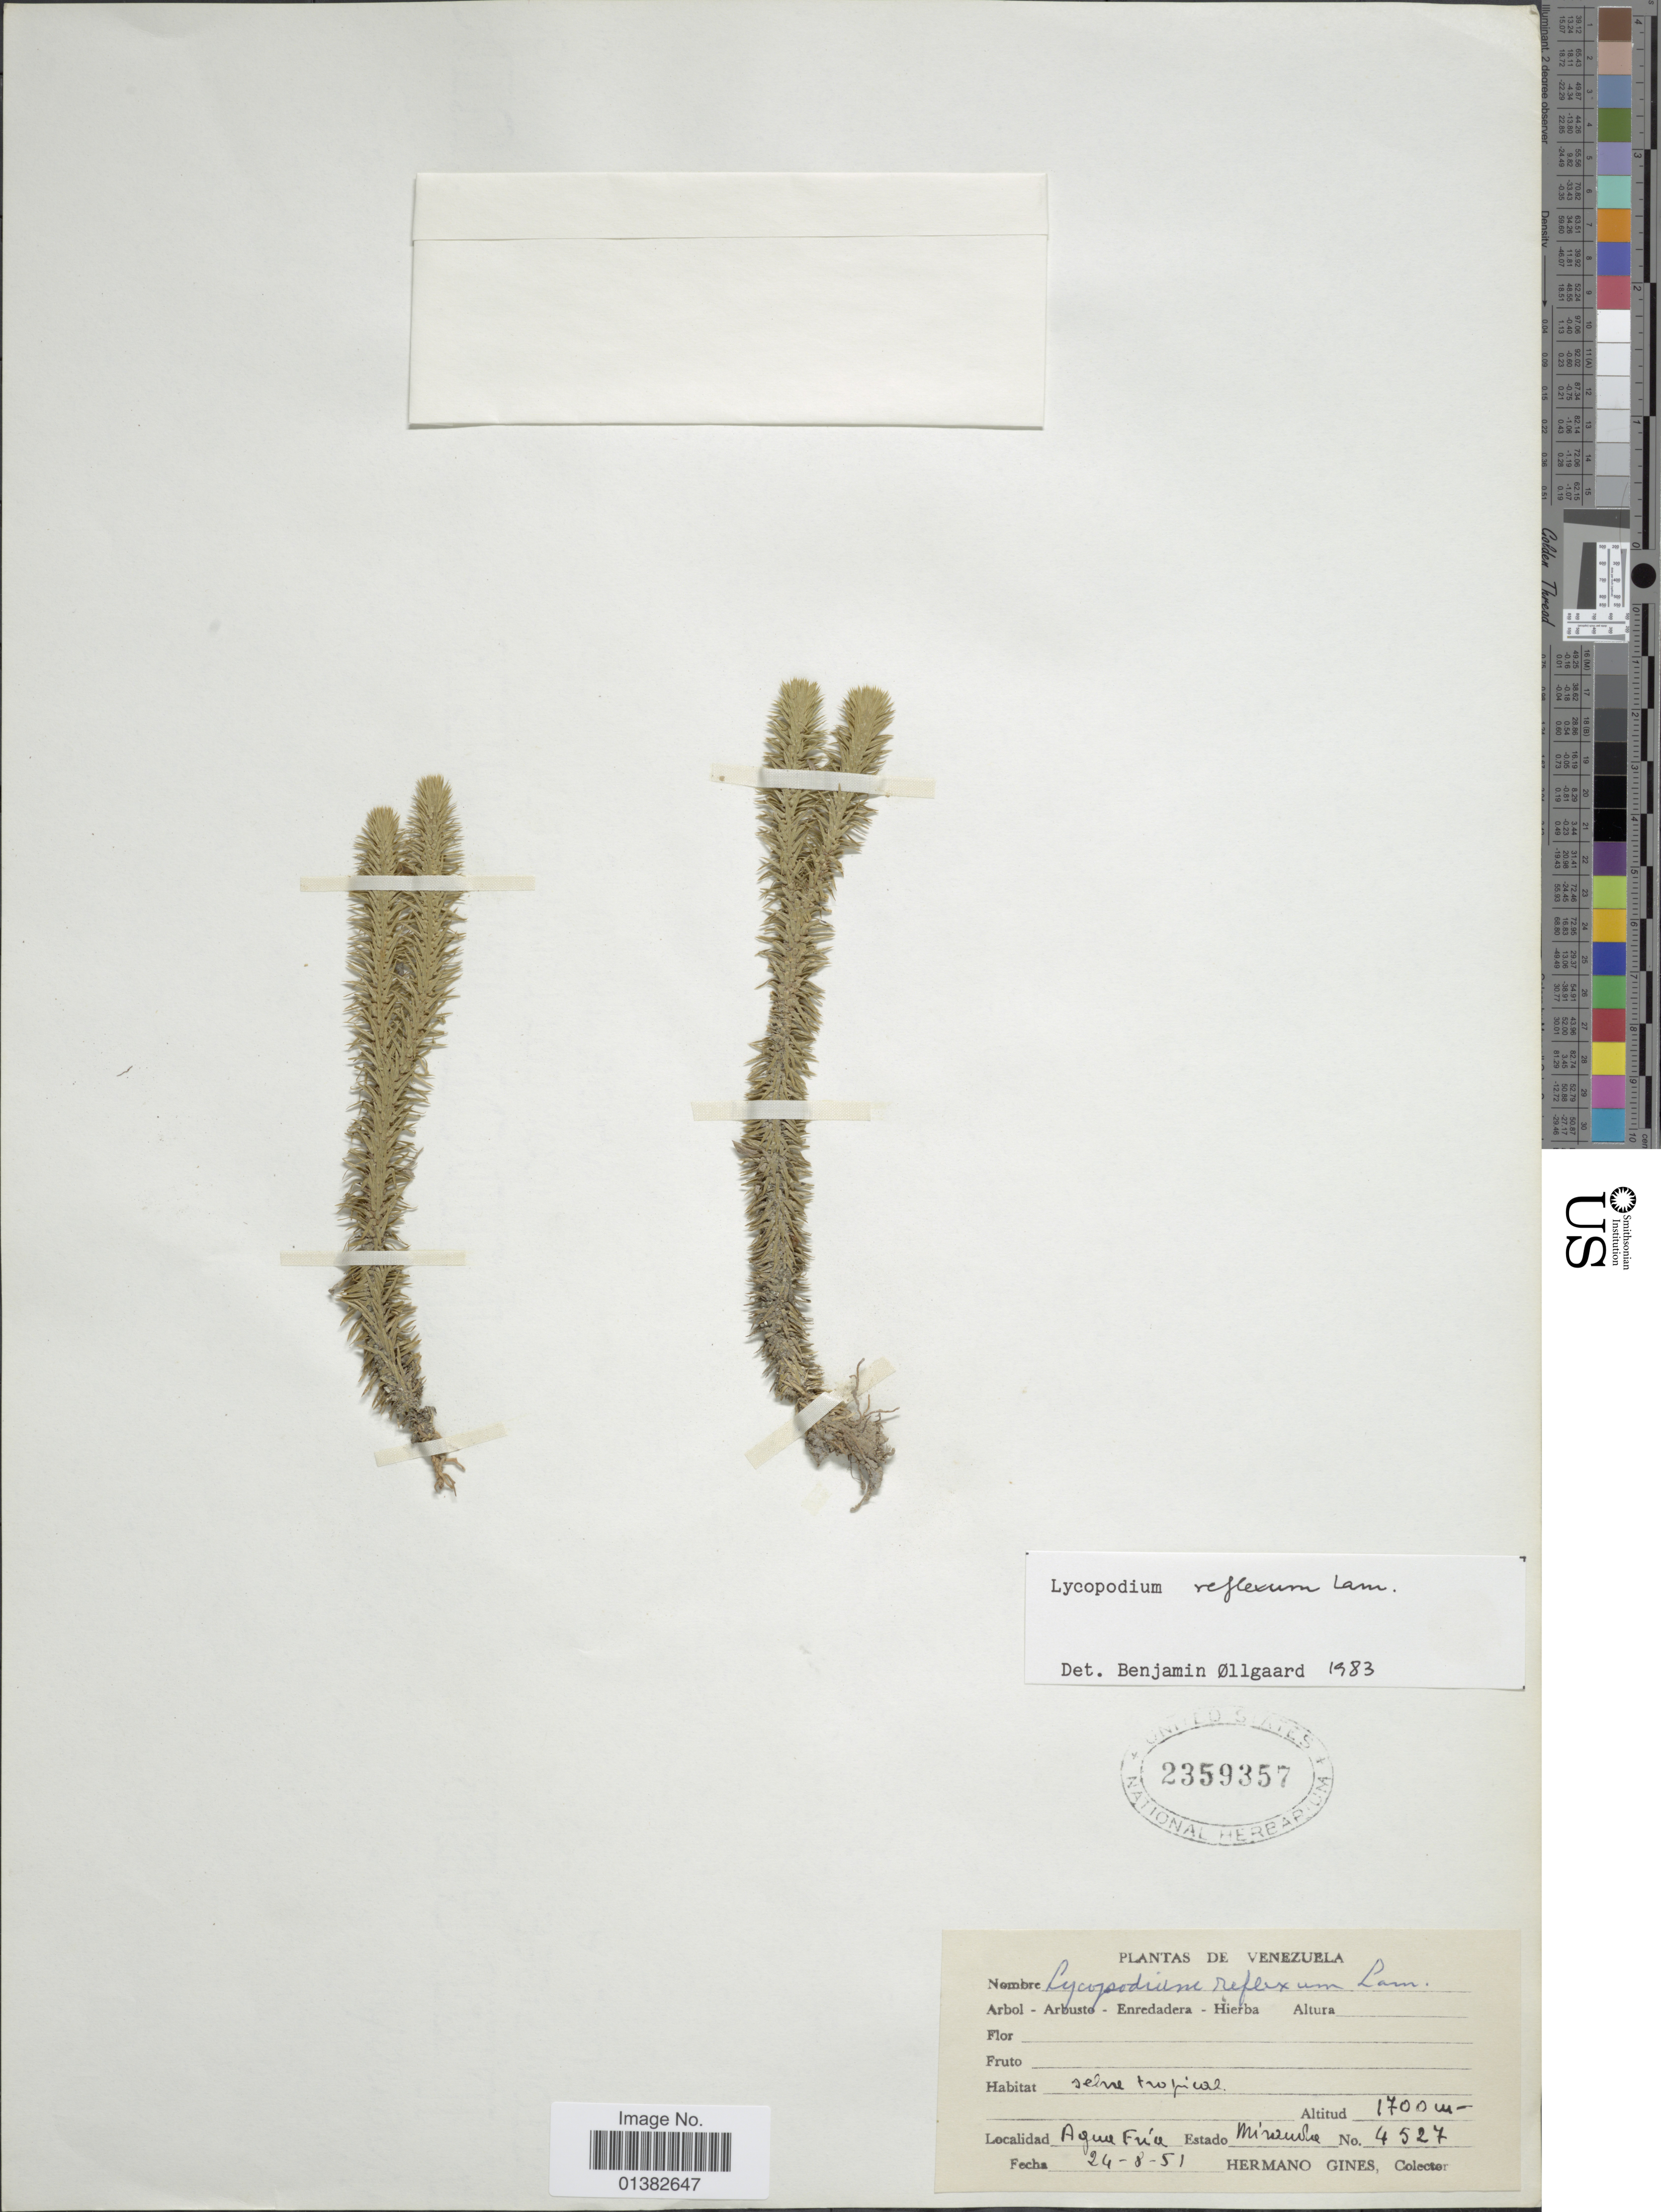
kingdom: Plantae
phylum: Tracheophyta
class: Lycopodiopsida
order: Lycopodiales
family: Lycopodiaceae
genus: Phlegmariurus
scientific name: Phlegmariurus reflexus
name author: (Lam.) B. Øllg.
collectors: Bro. Gines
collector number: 4527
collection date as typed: Transcribed d/m/y: 24/8/51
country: Venezuela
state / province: Miranda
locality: Agua Fría, Estado Miranda [State of Miranda]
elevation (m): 1700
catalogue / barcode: US 2359357